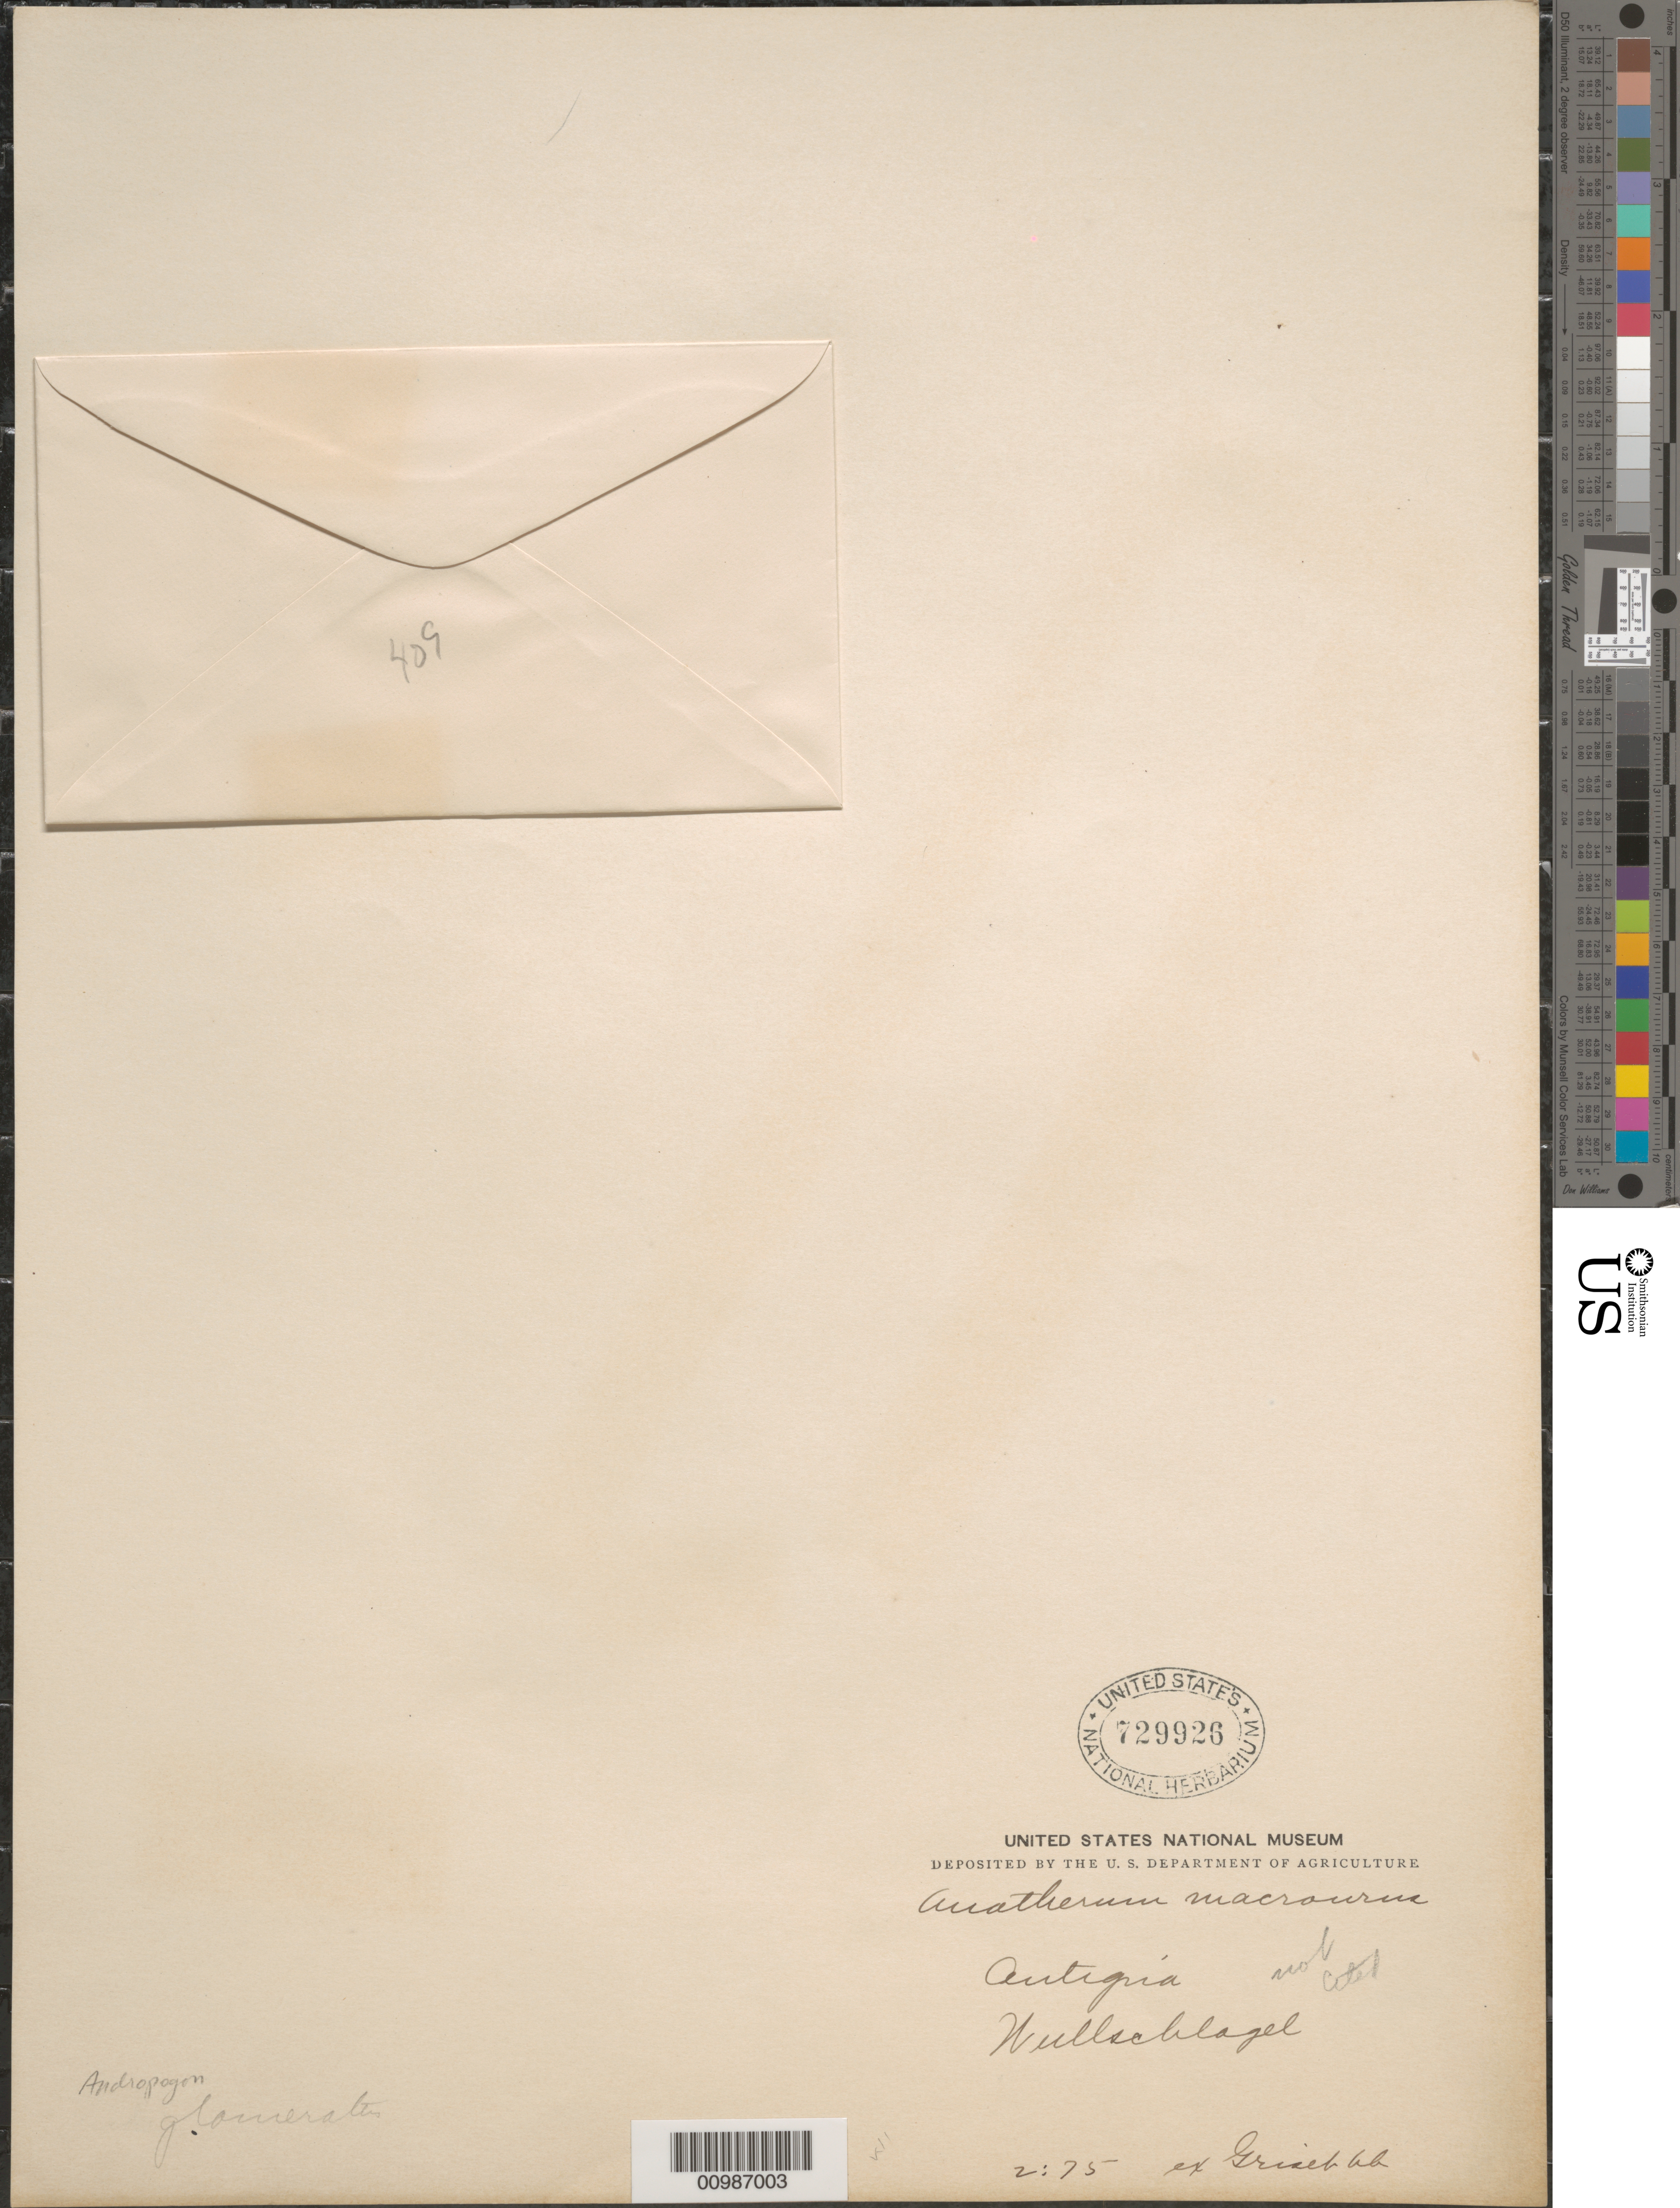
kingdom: Plantae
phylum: Tracheophyta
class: Liliopsida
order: Poales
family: Poaceae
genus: Andropogon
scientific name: Andropogon glomeratus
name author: (Walter) Britton, Stearns & Poggenb.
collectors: H. R. Wullschlaegel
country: Antigua and Barbuda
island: Antigua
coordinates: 0 N, 0 E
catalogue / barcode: US 729926